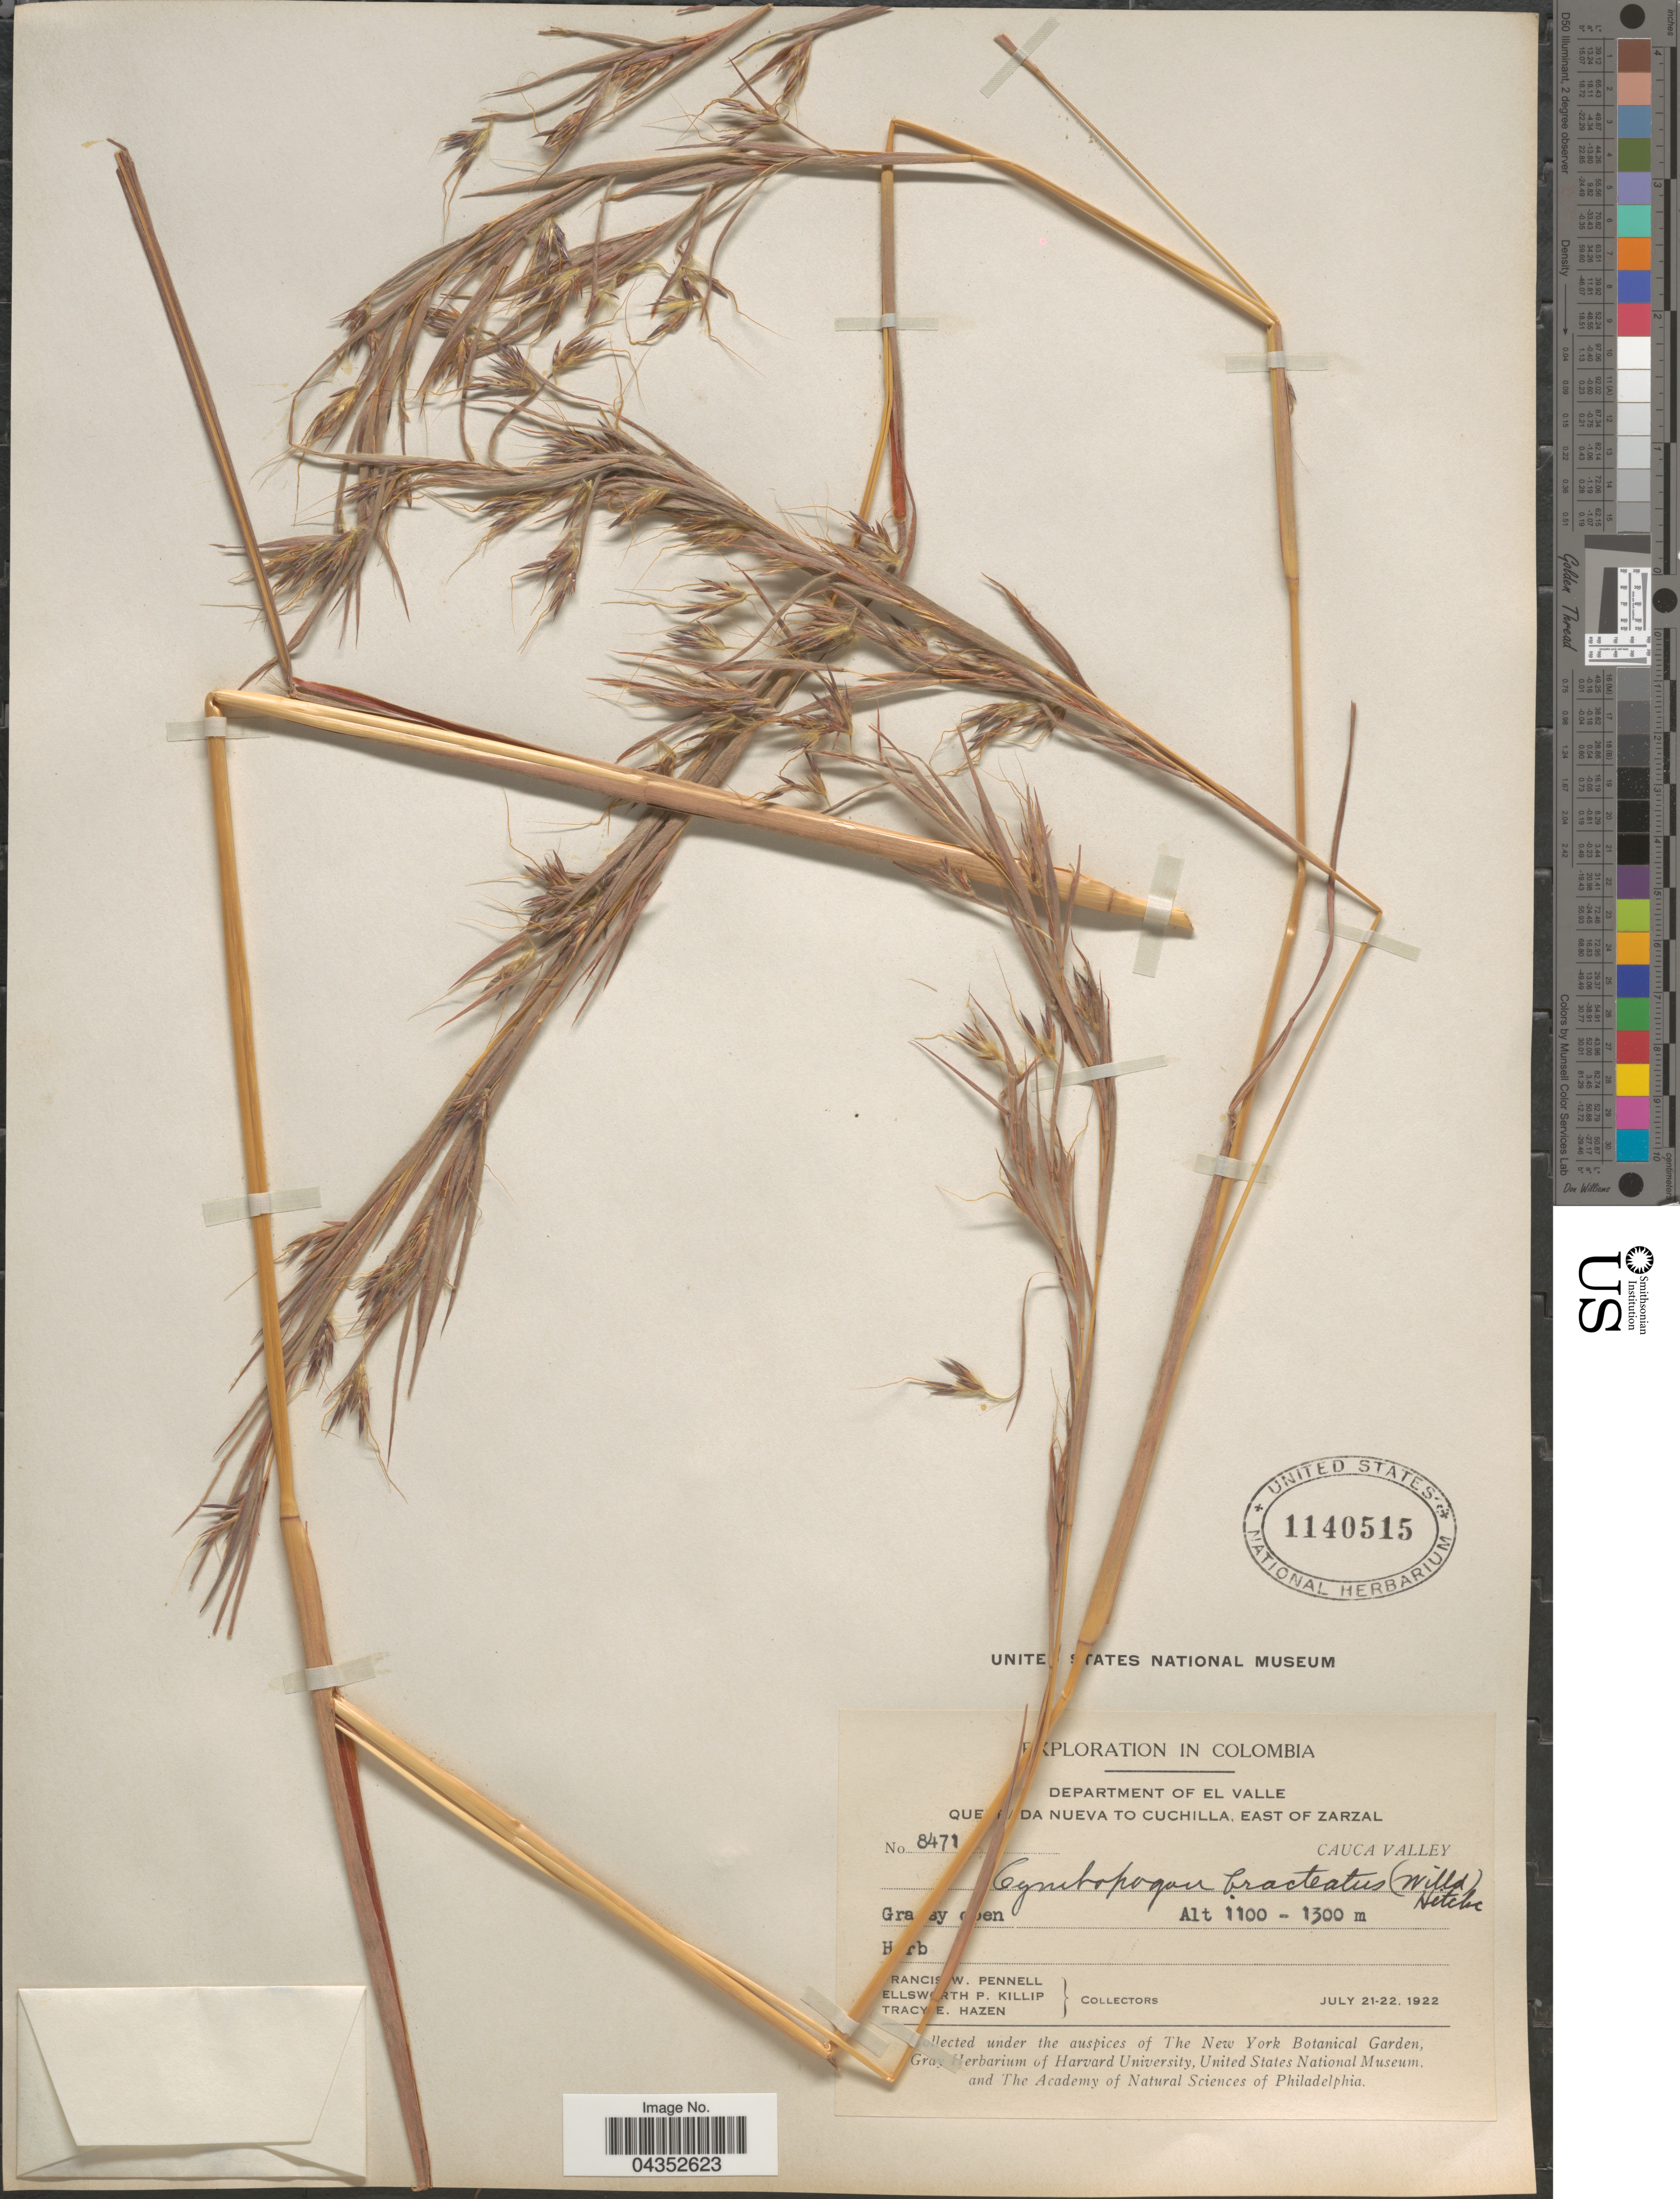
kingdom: Plantae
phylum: Tracheophyta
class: Liliopsida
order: Poales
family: Poaceae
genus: Hyparrhenia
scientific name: Hyparrhenia bracteata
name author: (Humb. & Bonpl.) Stapf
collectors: F. W. Pennell, E. P. Killip & T. E. Hazen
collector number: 8471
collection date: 1922-07-21/1922-07-22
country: Colombia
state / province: Valle del Cauca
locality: Exploration in Colombia. Department of El Valle. Quebrada Nueva to Cuchilla, East of Zarzal. Cauca Valley.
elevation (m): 1100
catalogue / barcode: US 1140515